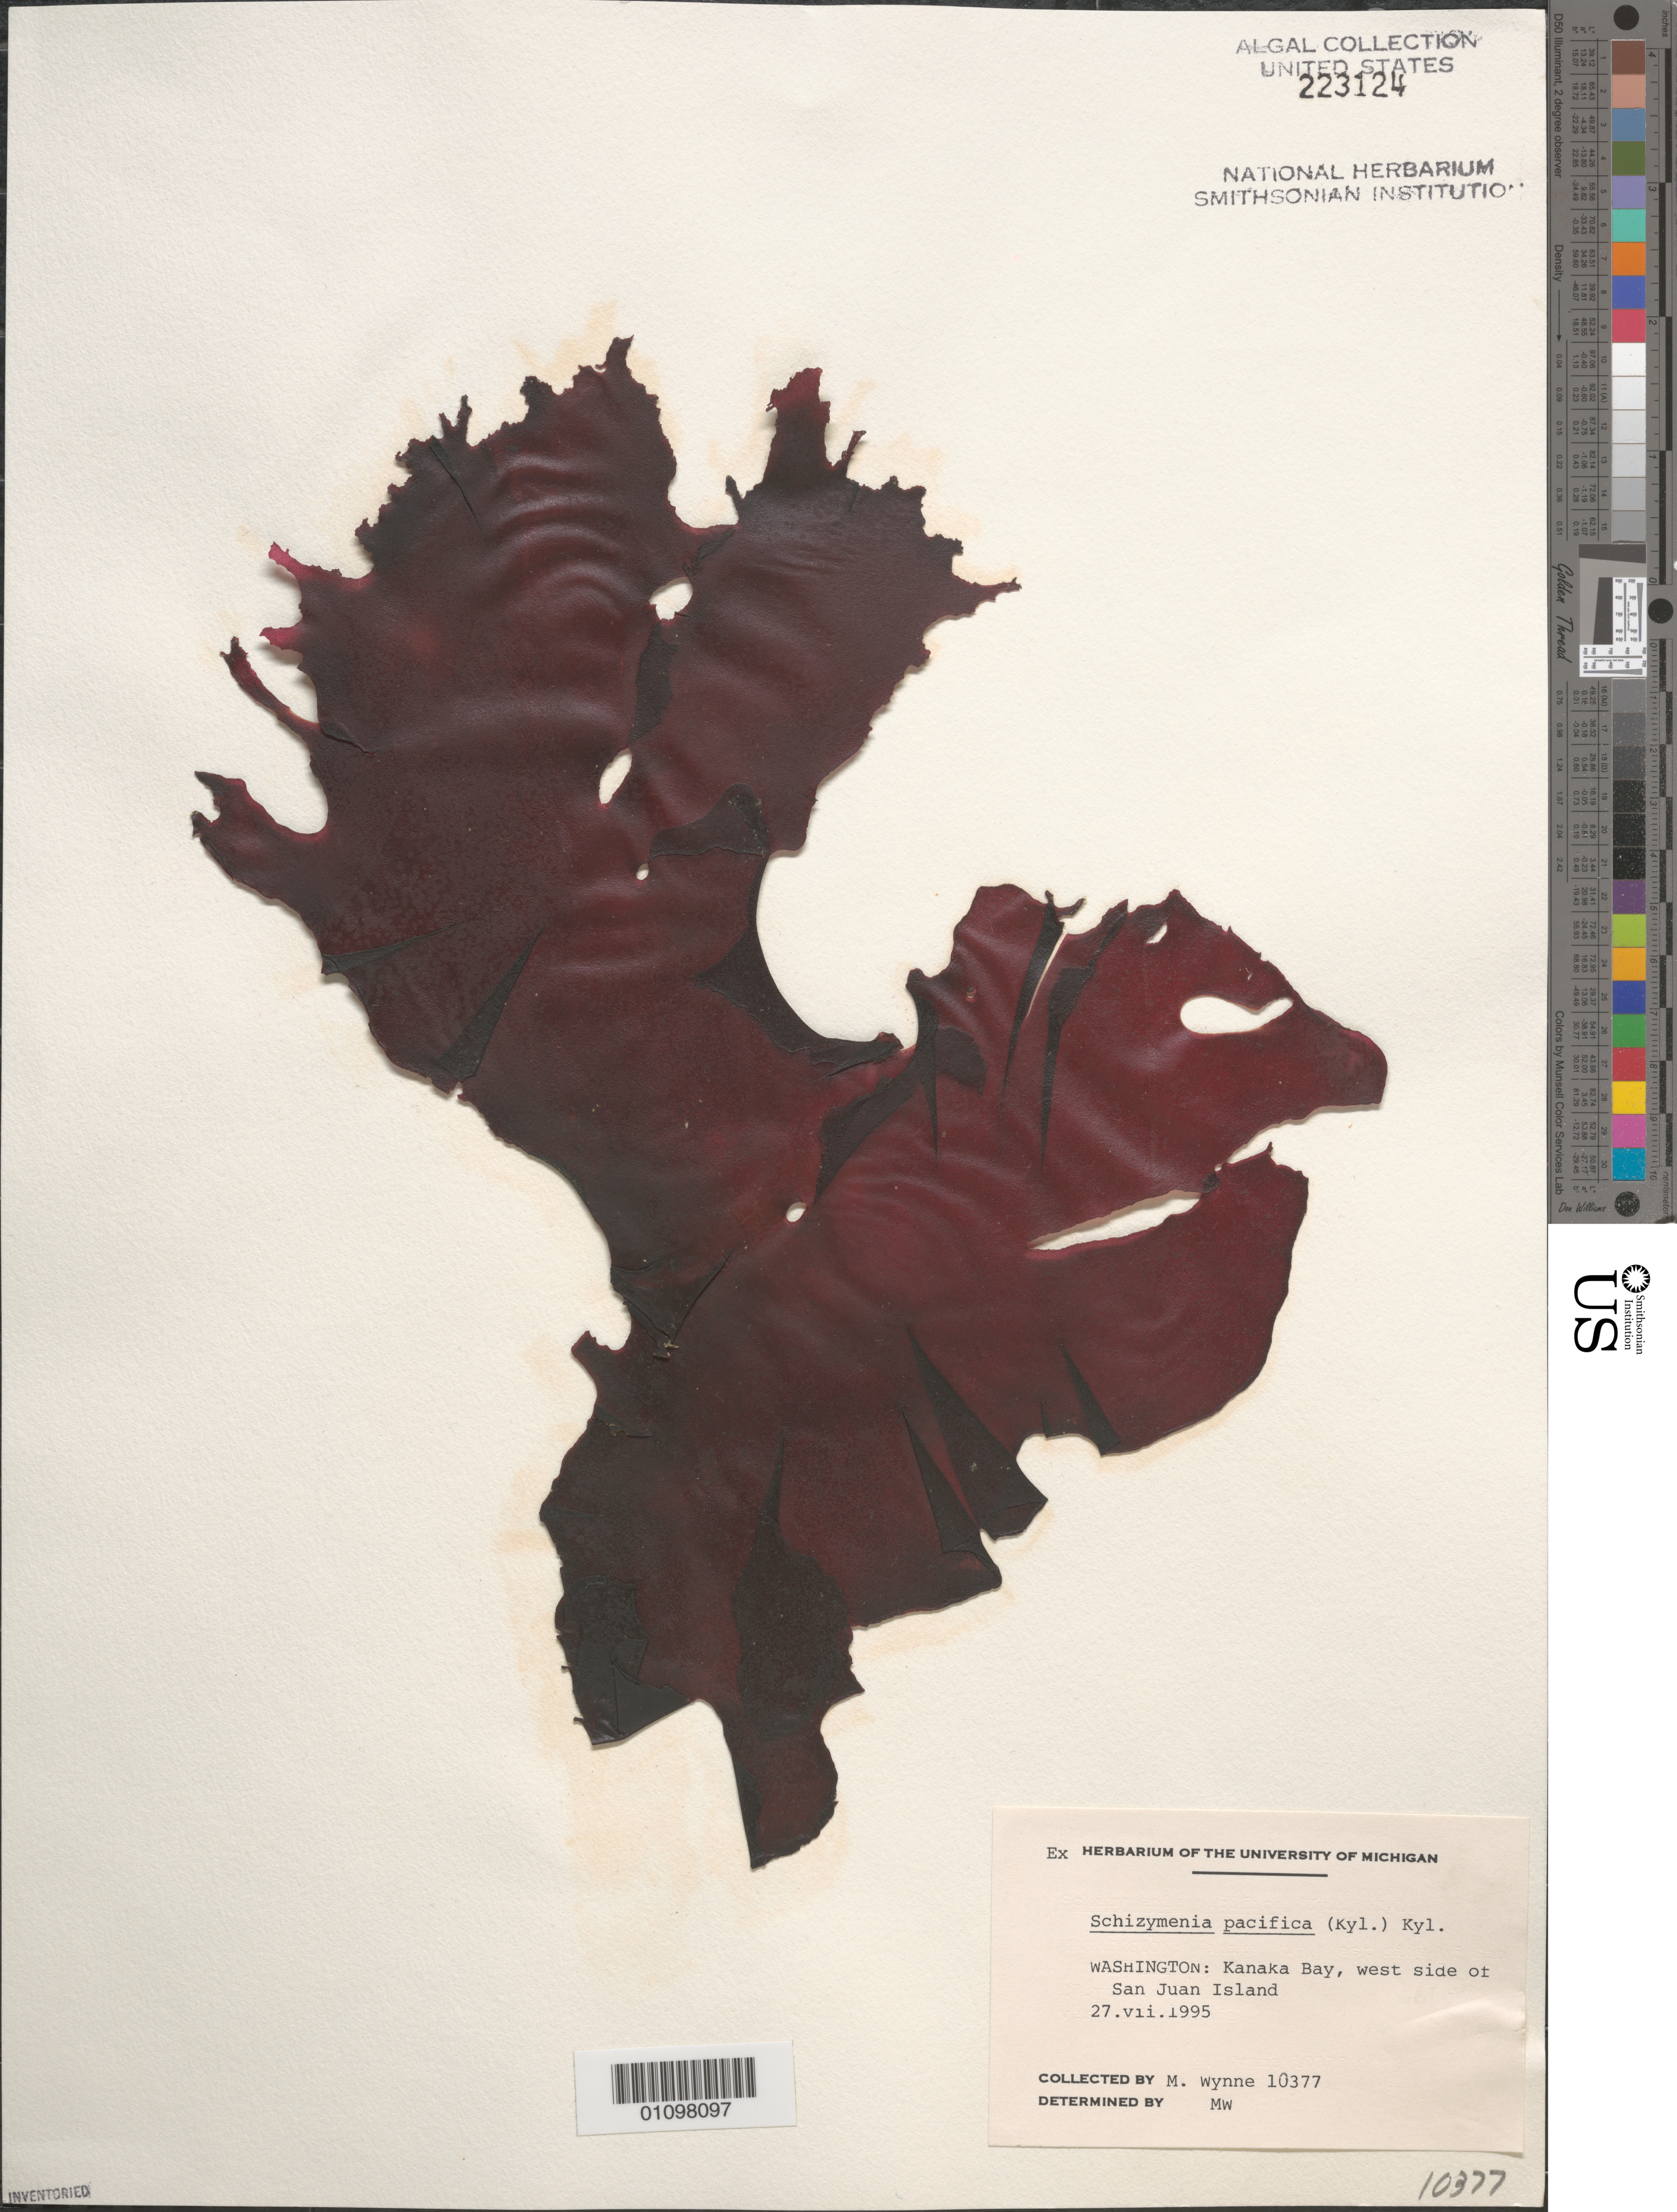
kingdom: Plantae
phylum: Rhodophyta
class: Florideophyceae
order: Nemastomatales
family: Schizymeniaceae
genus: Schizymenia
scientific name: Schizymenia pacifica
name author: (Kylin) Kylin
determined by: Wynne, M. J.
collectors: M.J. Wynne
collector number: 10377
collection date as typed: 27 Jul 1995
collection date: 1995-07-27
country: United States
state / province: Washington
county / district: San Juan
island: San Juan Island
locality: Kanaka Bay, west side of San Juan Island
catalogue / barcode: US 223124